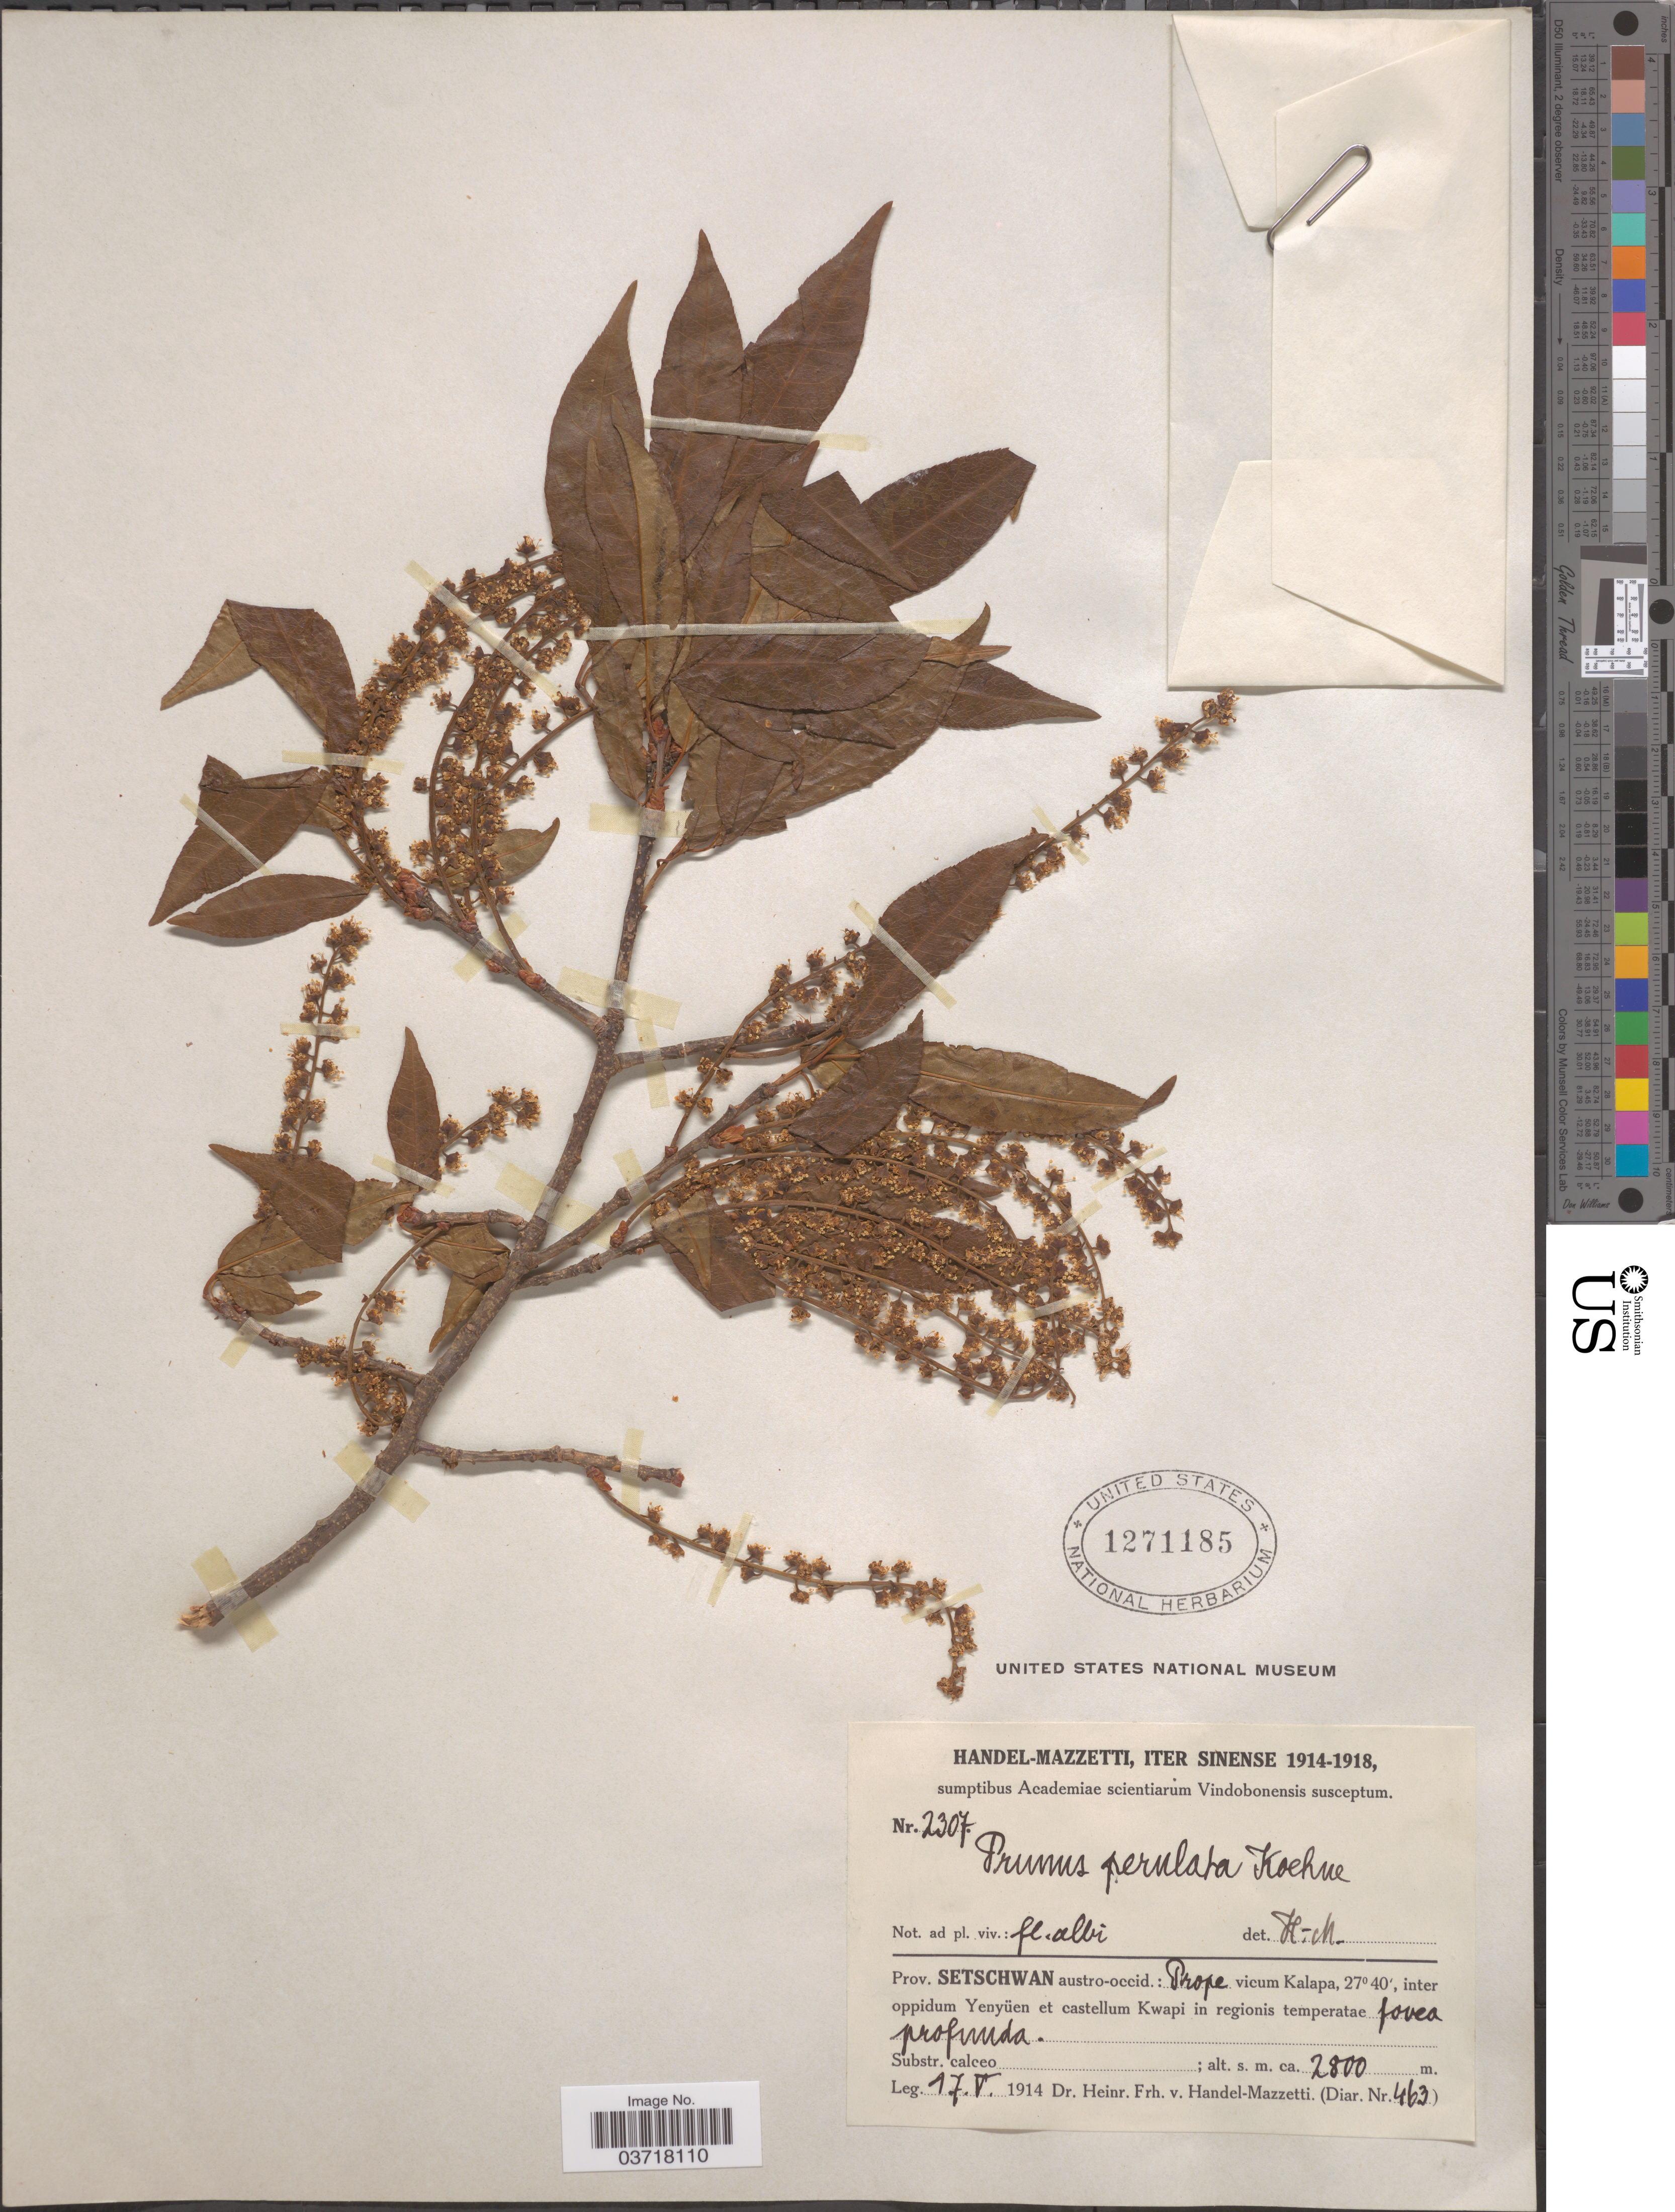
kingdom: Plantae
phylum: Tracheophyta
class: Magnoliopsida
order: Rosales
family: Rosaceae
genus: Prunus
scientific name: Prunus perulata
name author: Koehne in Sarg.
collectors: H. Handel-Mazzetti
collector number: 2307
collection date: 1914-05-17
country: China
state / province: Sichuan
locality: Prov. Setschwan austro-occid.: Prope vicum Kalapa, inter oppidum Yenyüen et castellum Kwapi in regionis temperatæ.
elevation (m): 2800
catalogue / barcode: US 1271185